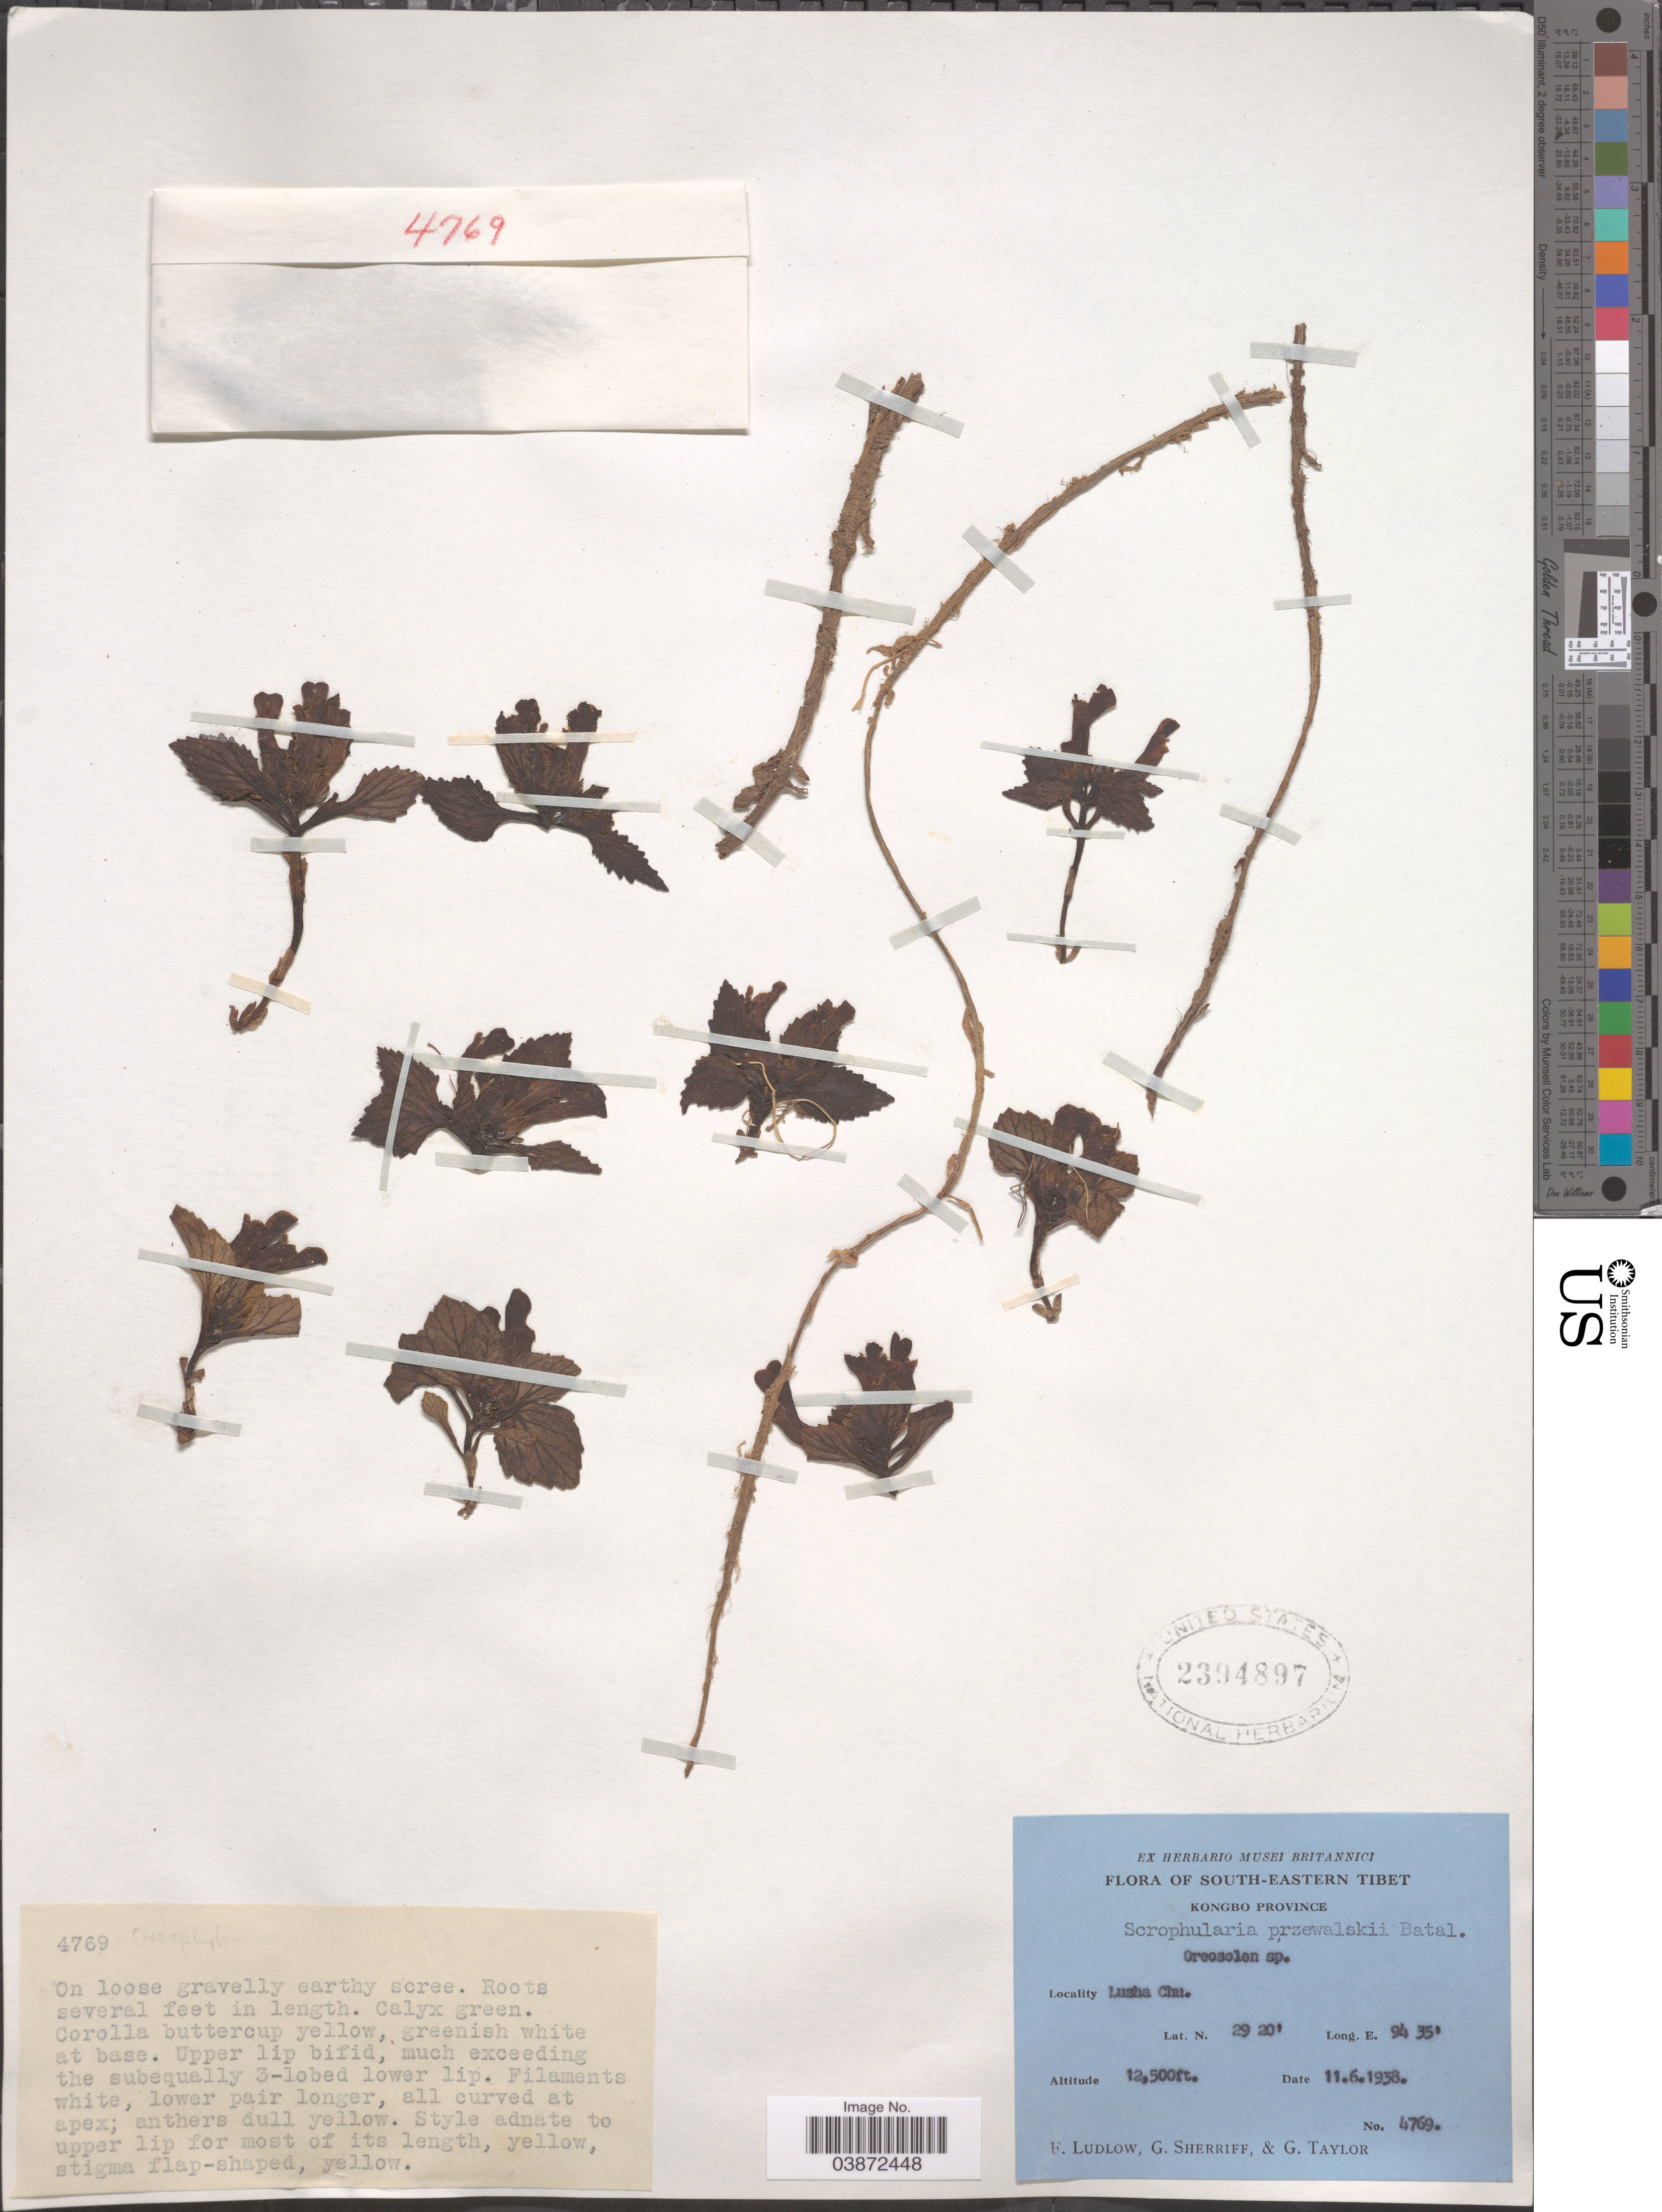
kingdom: Plantae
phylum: Tracheophyta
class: Magnoliopsida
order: Lamiales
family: Scrophulariaceae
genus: Scrophularia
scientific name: Scrophularia przewalskii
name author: Batalin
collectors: F. Ludlow, G. Sherriff & G. Taylor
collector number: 4769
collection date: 1938-06-11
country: China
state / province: Xizang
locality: South-Eastern Tibet. Kongbo Province. Lusha Chu.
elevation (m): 3810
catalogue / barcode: US 2394897